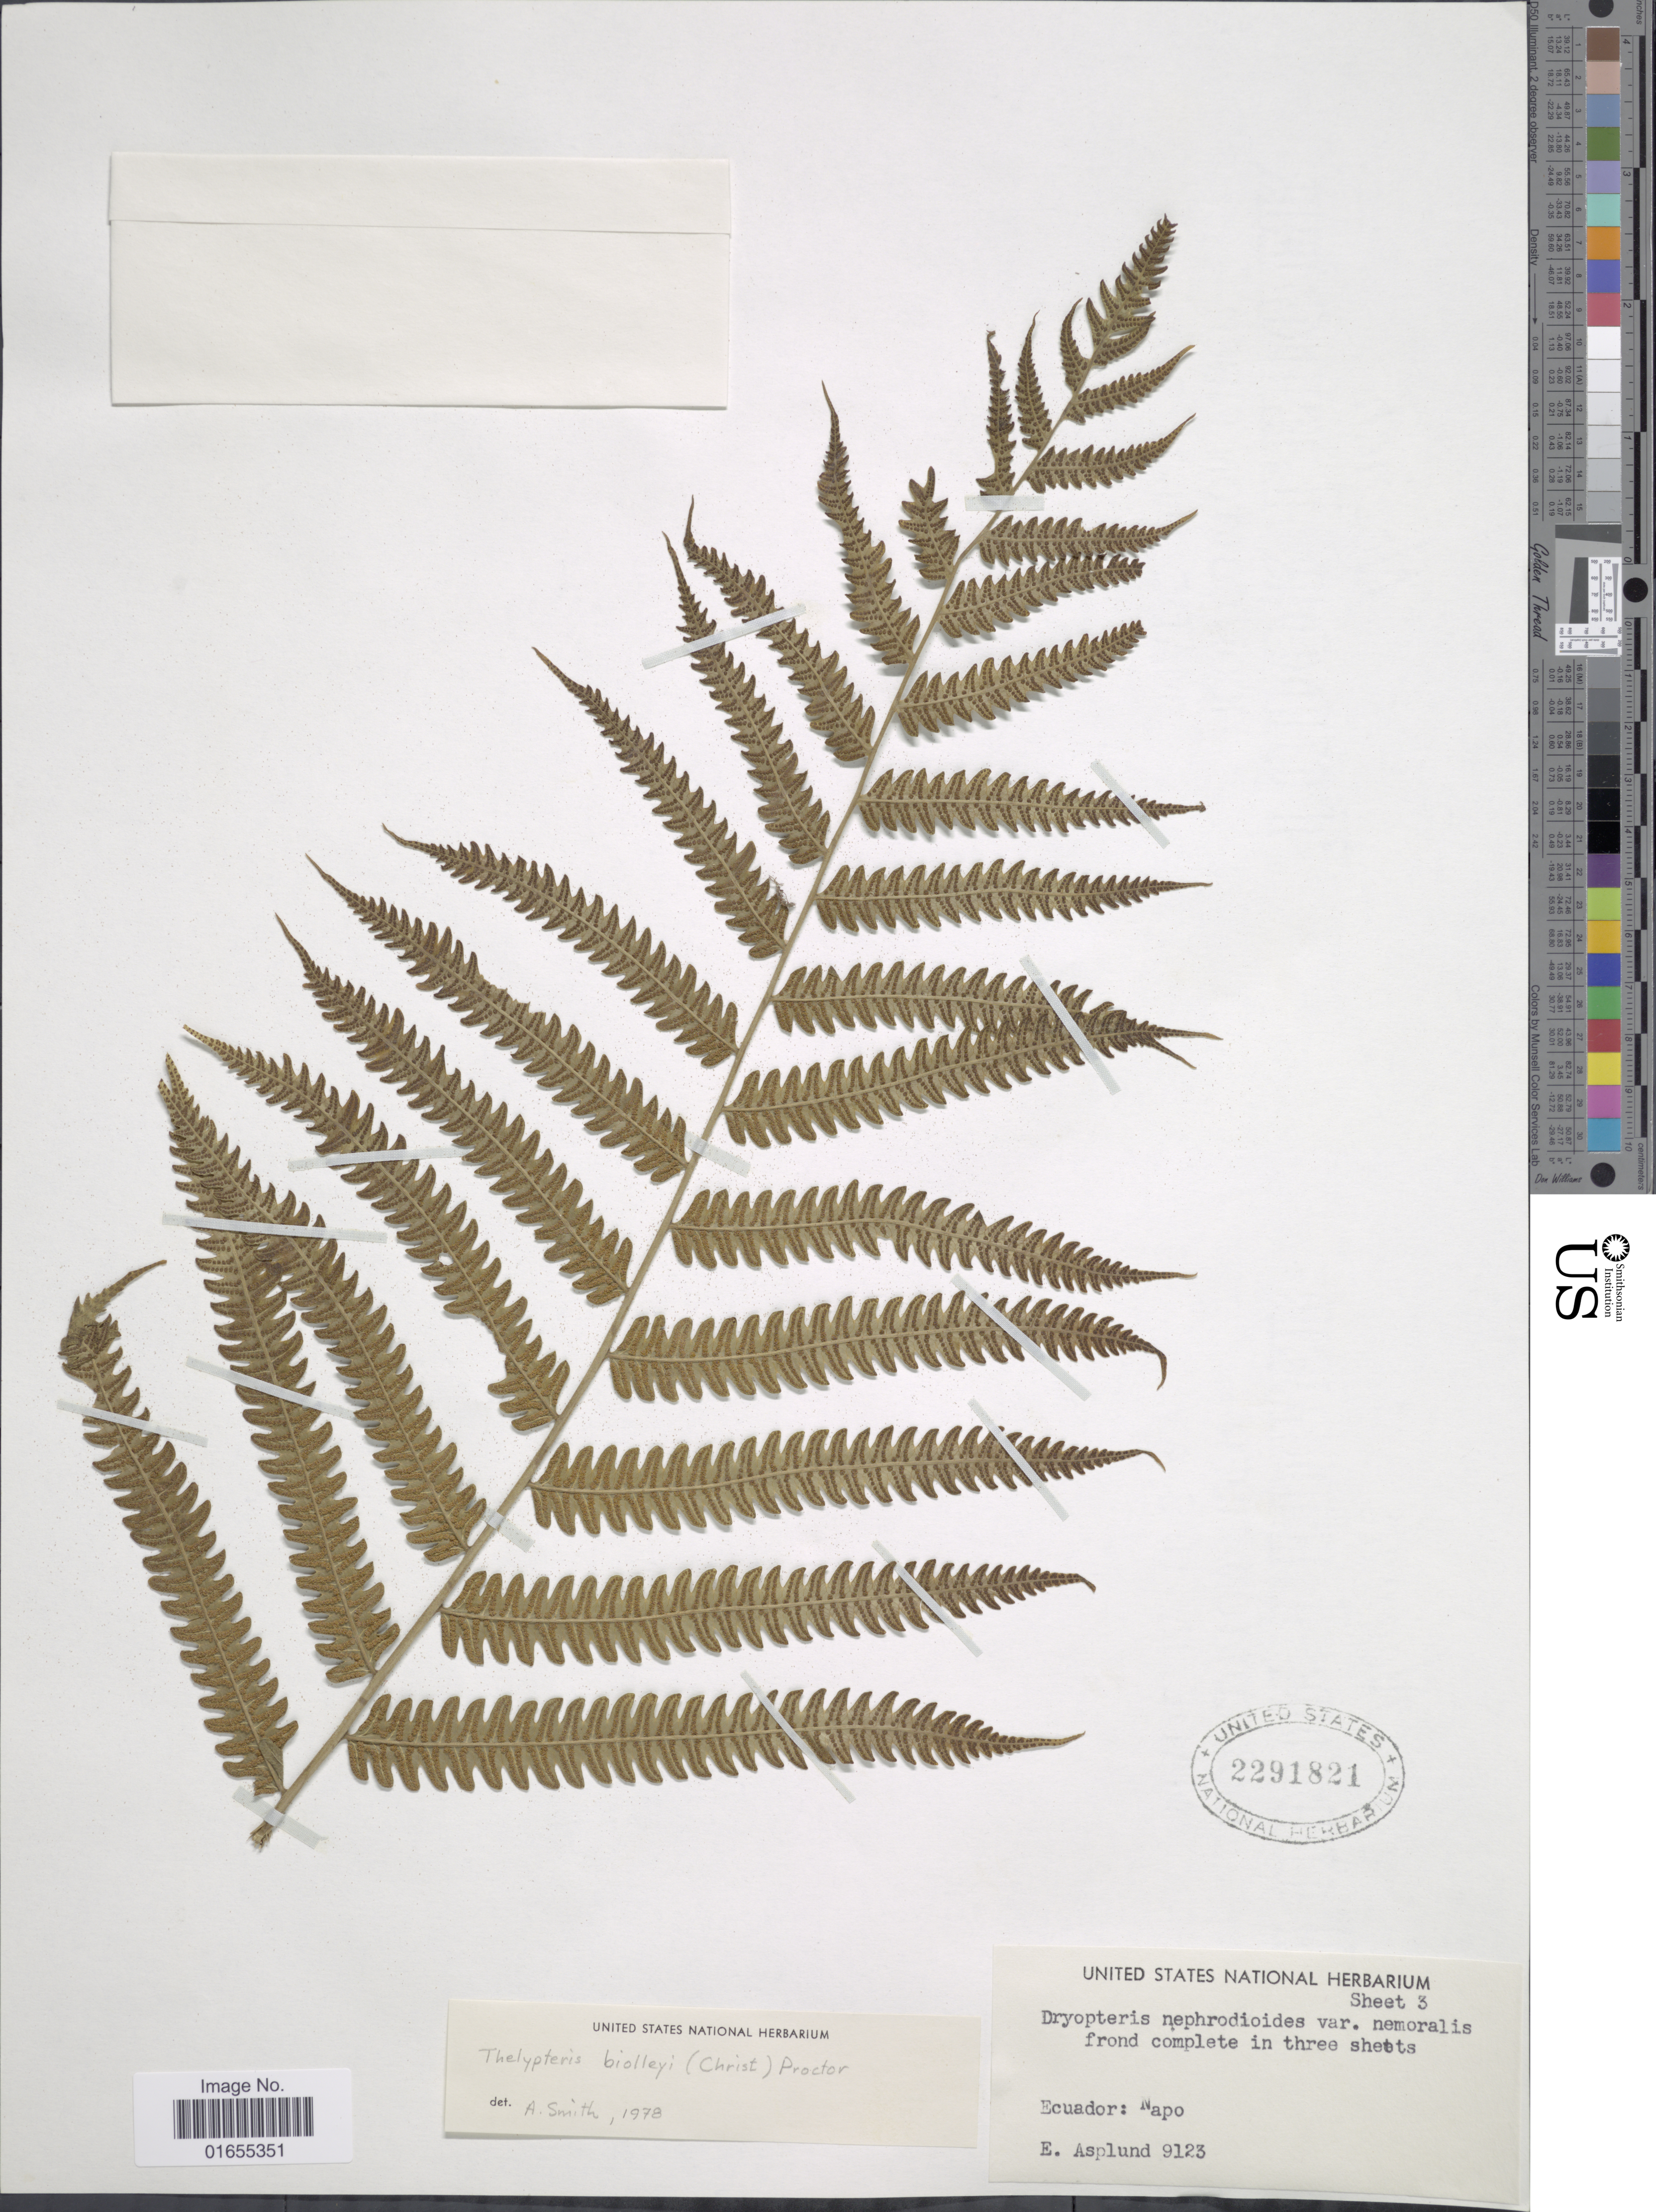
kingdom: Plantae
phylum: Tracheophyta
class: Polypodiopsida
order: Polypodiales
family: Thelypteridaceae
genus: Goniopteris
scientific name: Goniopteris biolleyi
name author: (C. Chr.) Pic. Serm.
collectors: E. Asplund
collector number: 9123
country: Ecuador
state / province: Napo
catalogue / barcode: US 2291821